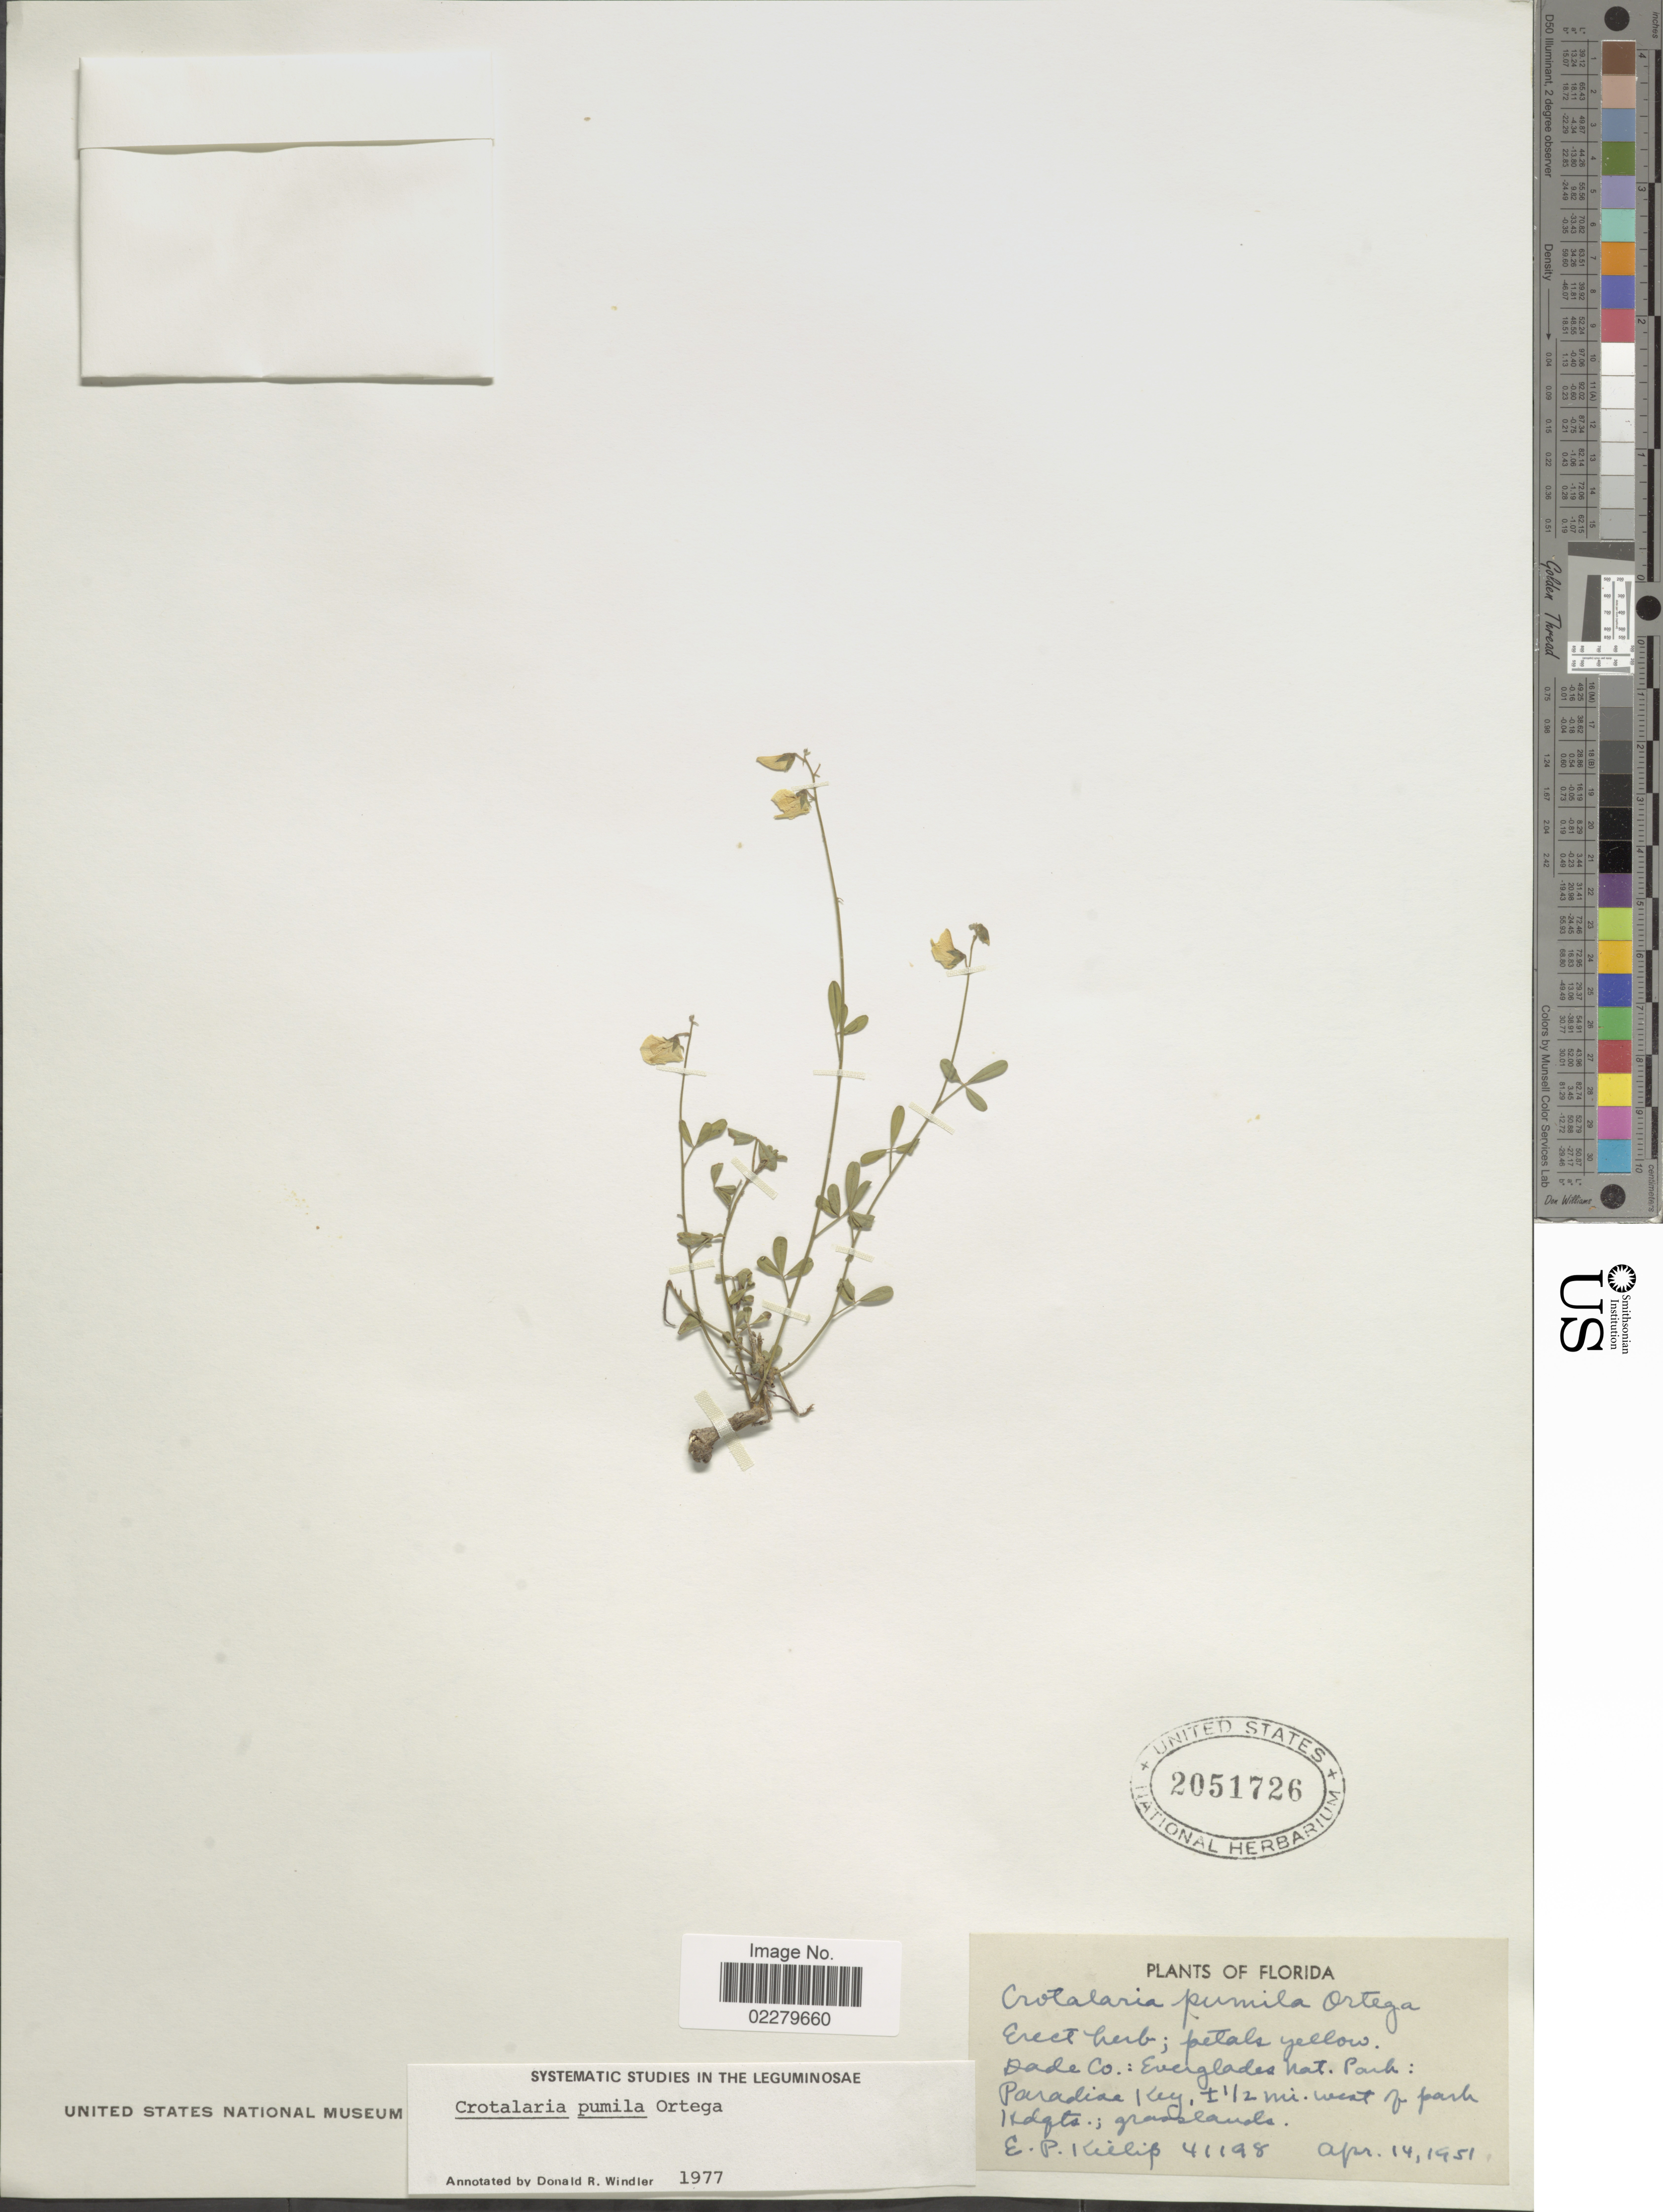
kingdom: Plantae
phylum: Tracheophyta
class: Magnoliopsida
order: Fabales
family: Fabaceae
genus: Crotalaria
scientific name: Crotalaria pumila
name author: Ortega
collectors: E. P. Killip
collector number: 41198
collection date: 1951-04-14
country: United States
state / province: Florida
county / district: Dade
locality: Dade Co.: Everglades Nat. Park: Paradise Key, +/- ½ mi. west of park Hdgts.; grasslands.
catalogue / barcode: US 2051726